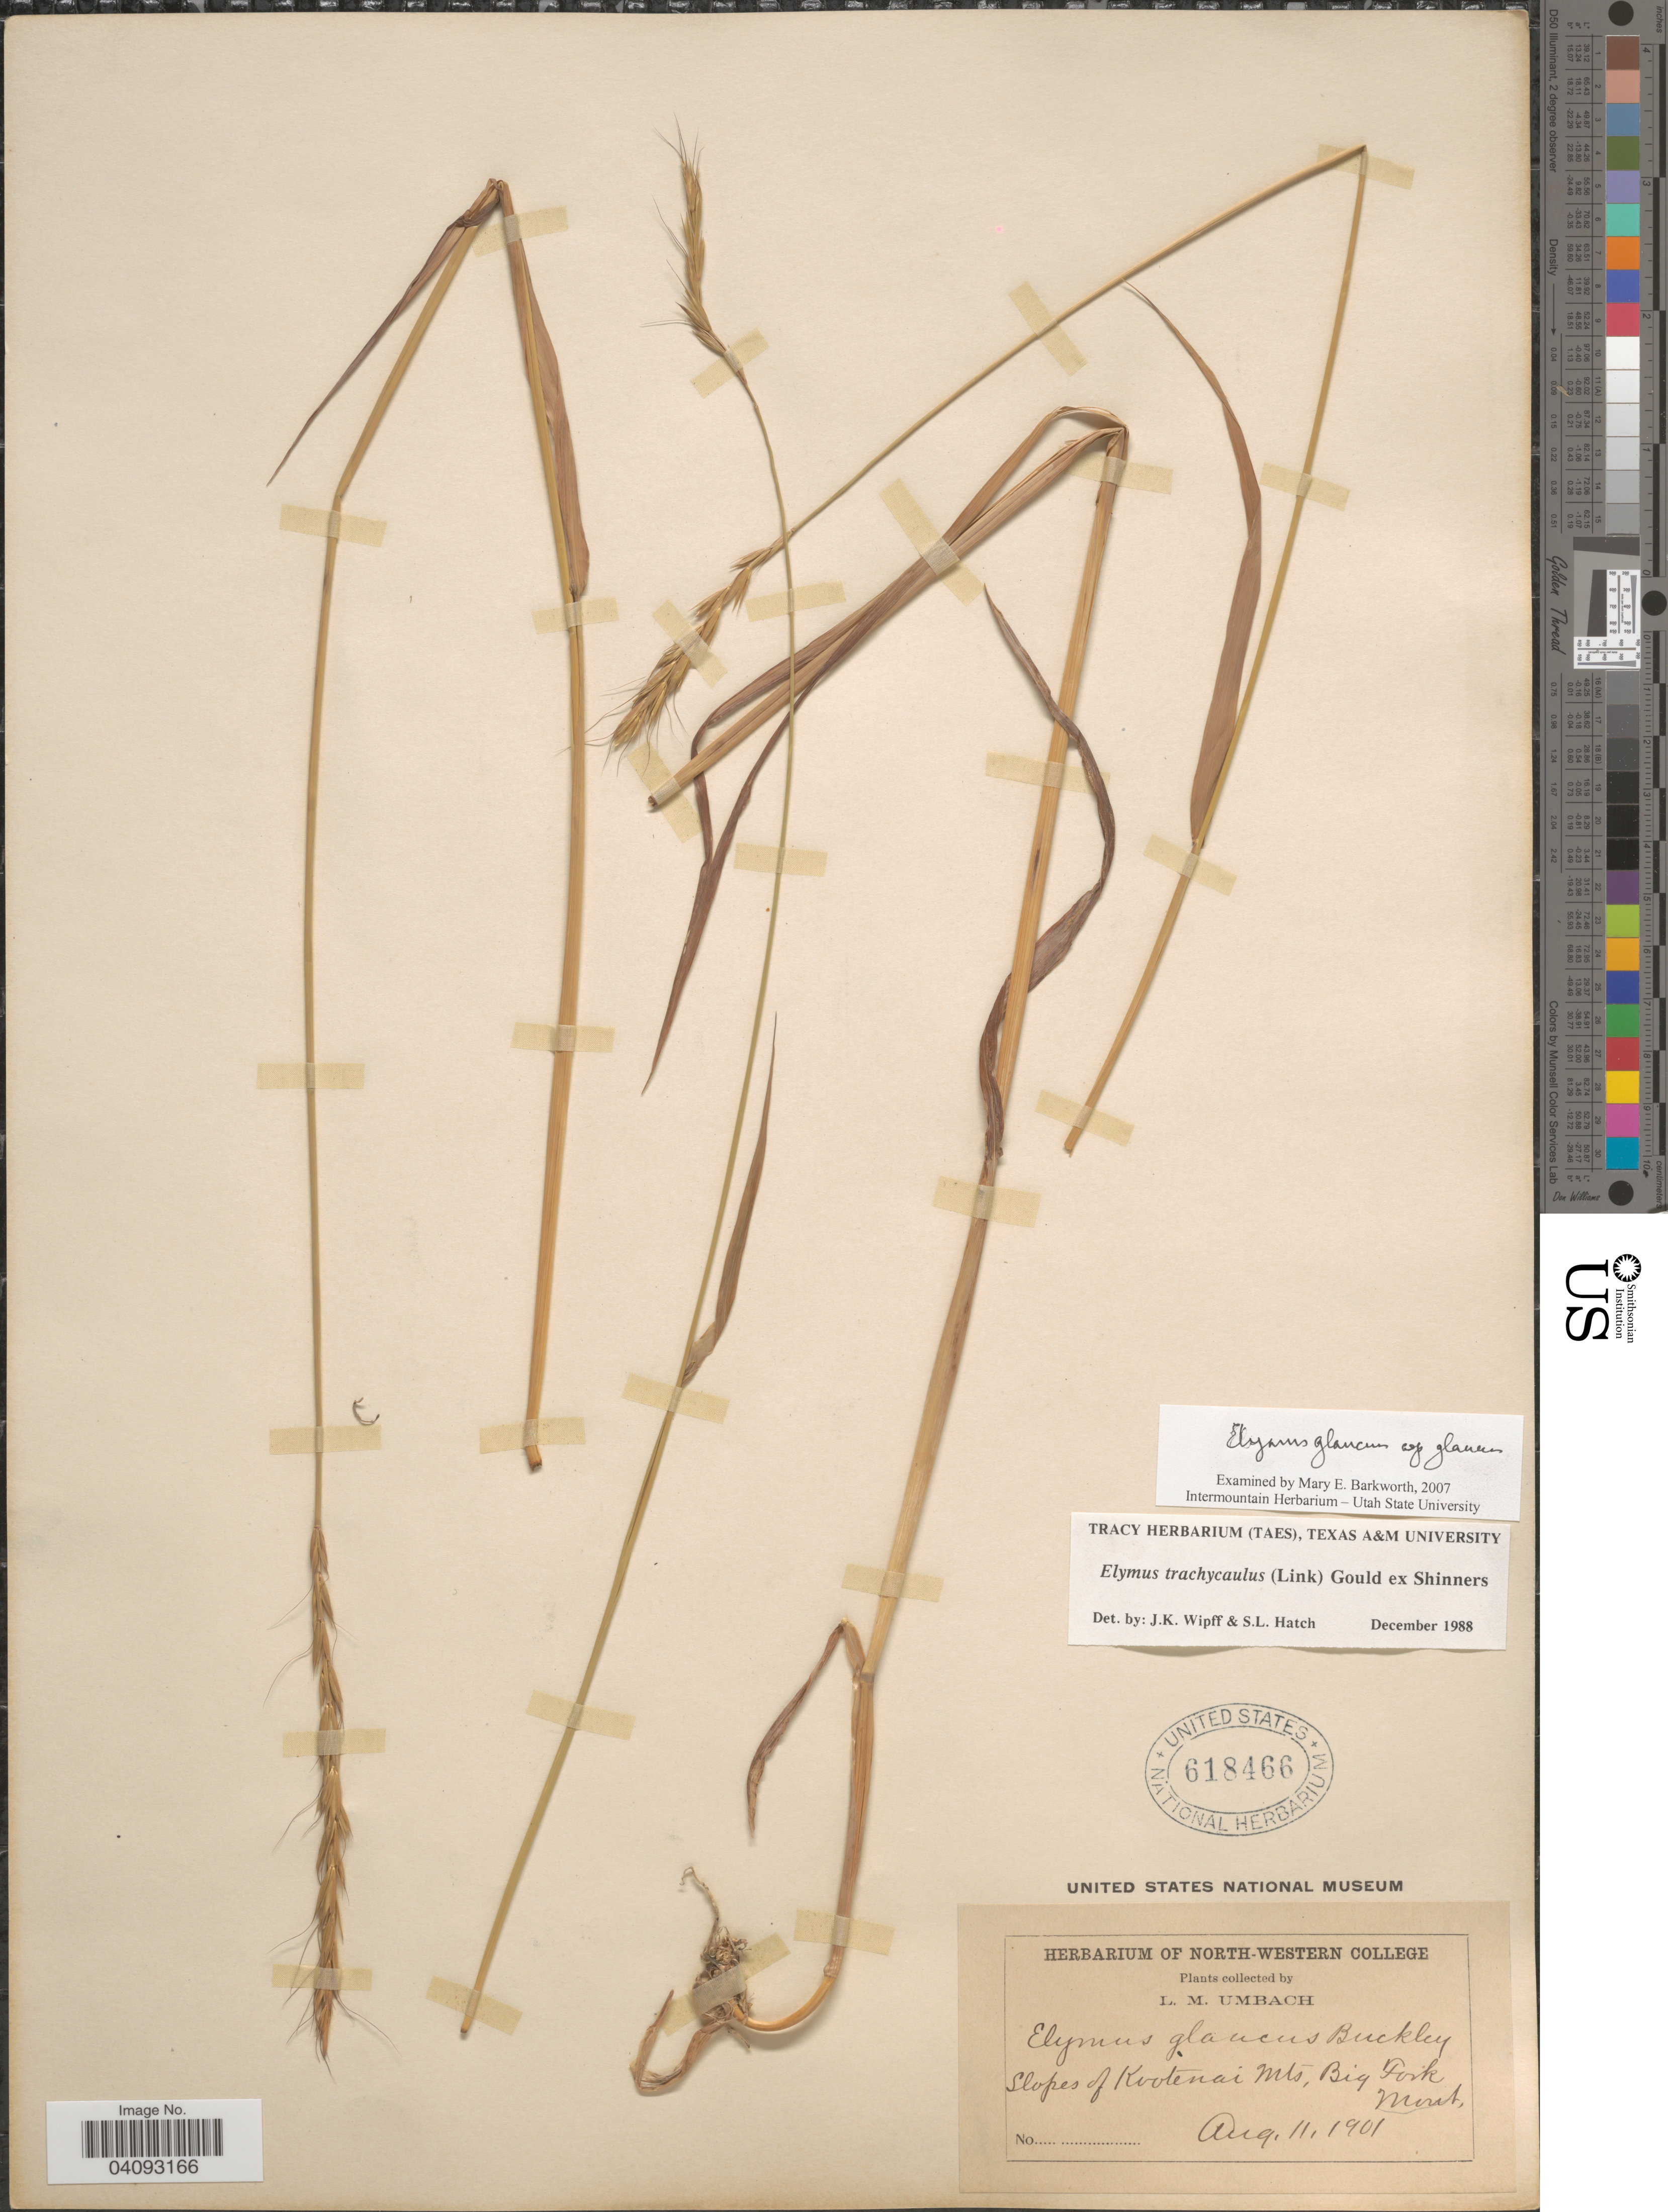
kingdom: Plantae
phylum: Tracheophyta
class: Liliopsida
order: Poales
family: Poaceae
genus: Elymus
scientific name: Elymus glaucus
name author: Buckley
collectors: L. M. Umbach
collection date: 1901-08-11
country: United States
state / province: Montana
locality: Slopes of Kootenai Mts, Big Fork.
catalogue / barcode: US 618466